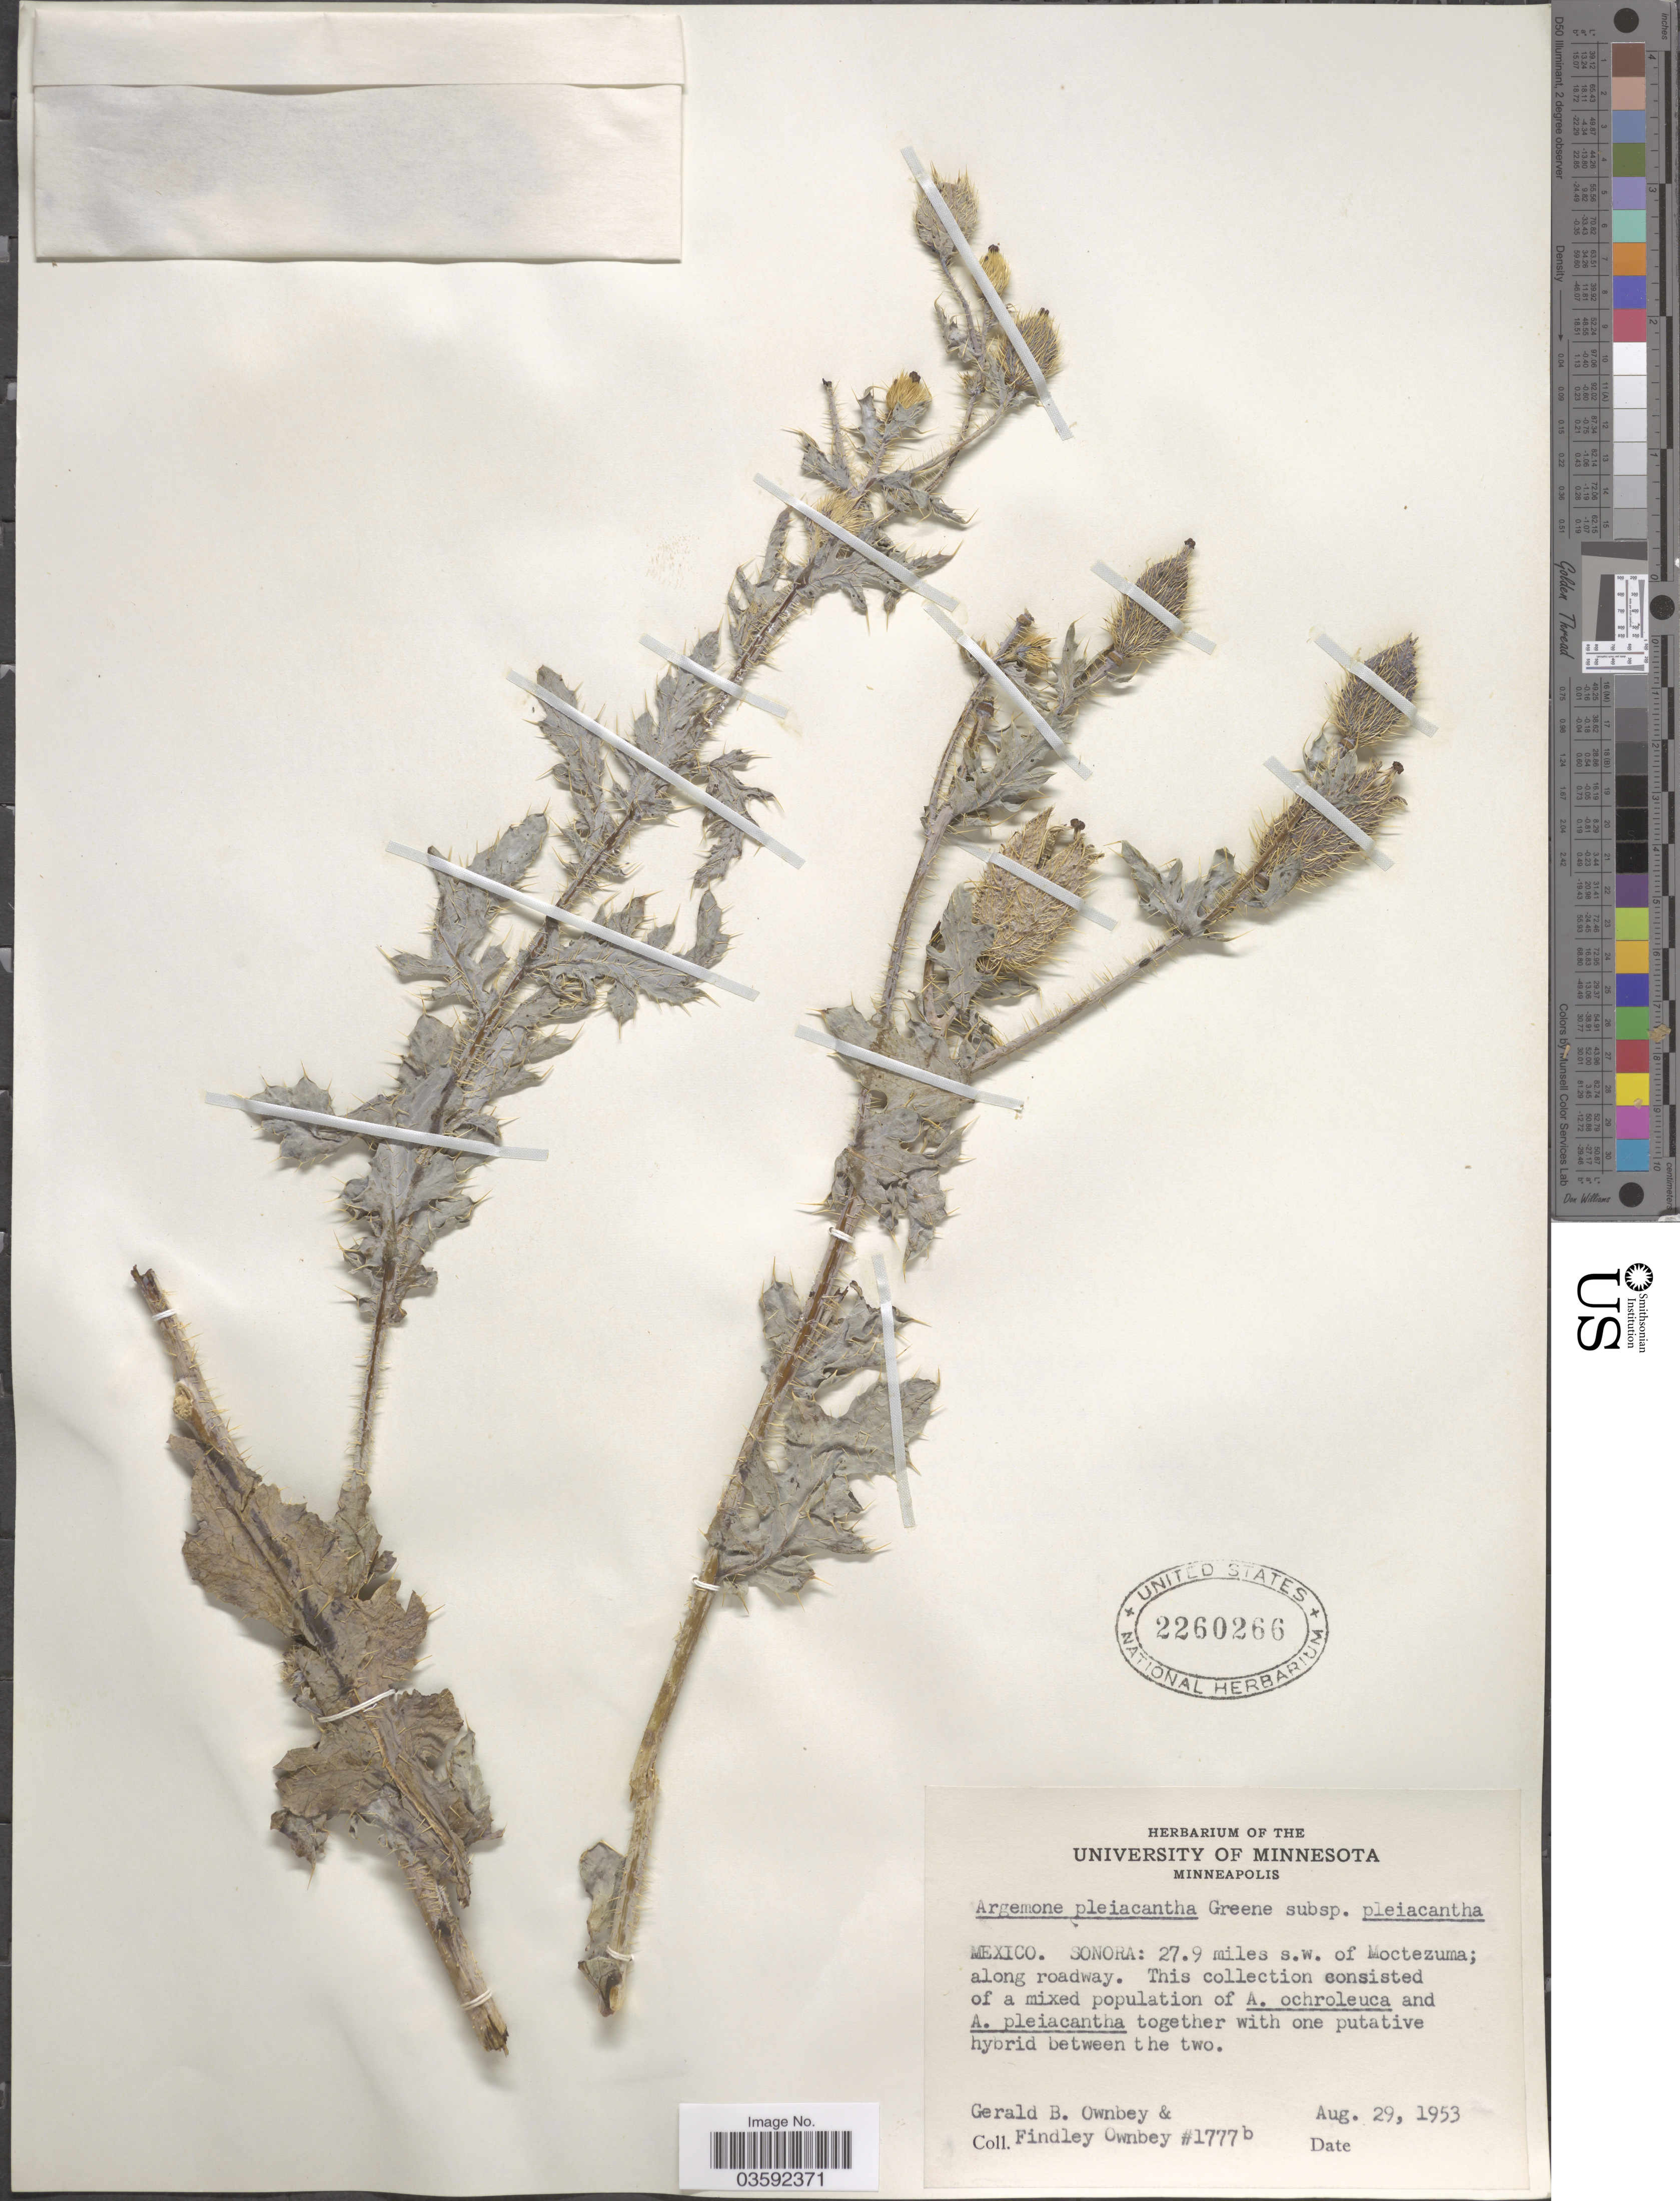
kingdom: Plantae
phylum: Tracheophyta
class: Magnoliopsida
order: Ranunculales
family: Papaveraceae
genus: Argemone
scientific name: Argemone pleiacantha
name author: Greene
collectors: G. B. Ownbey & F. Ownbey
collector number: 1777b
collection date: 1953-08-29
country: Mexico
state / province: Sonora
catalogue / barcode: US 2260266